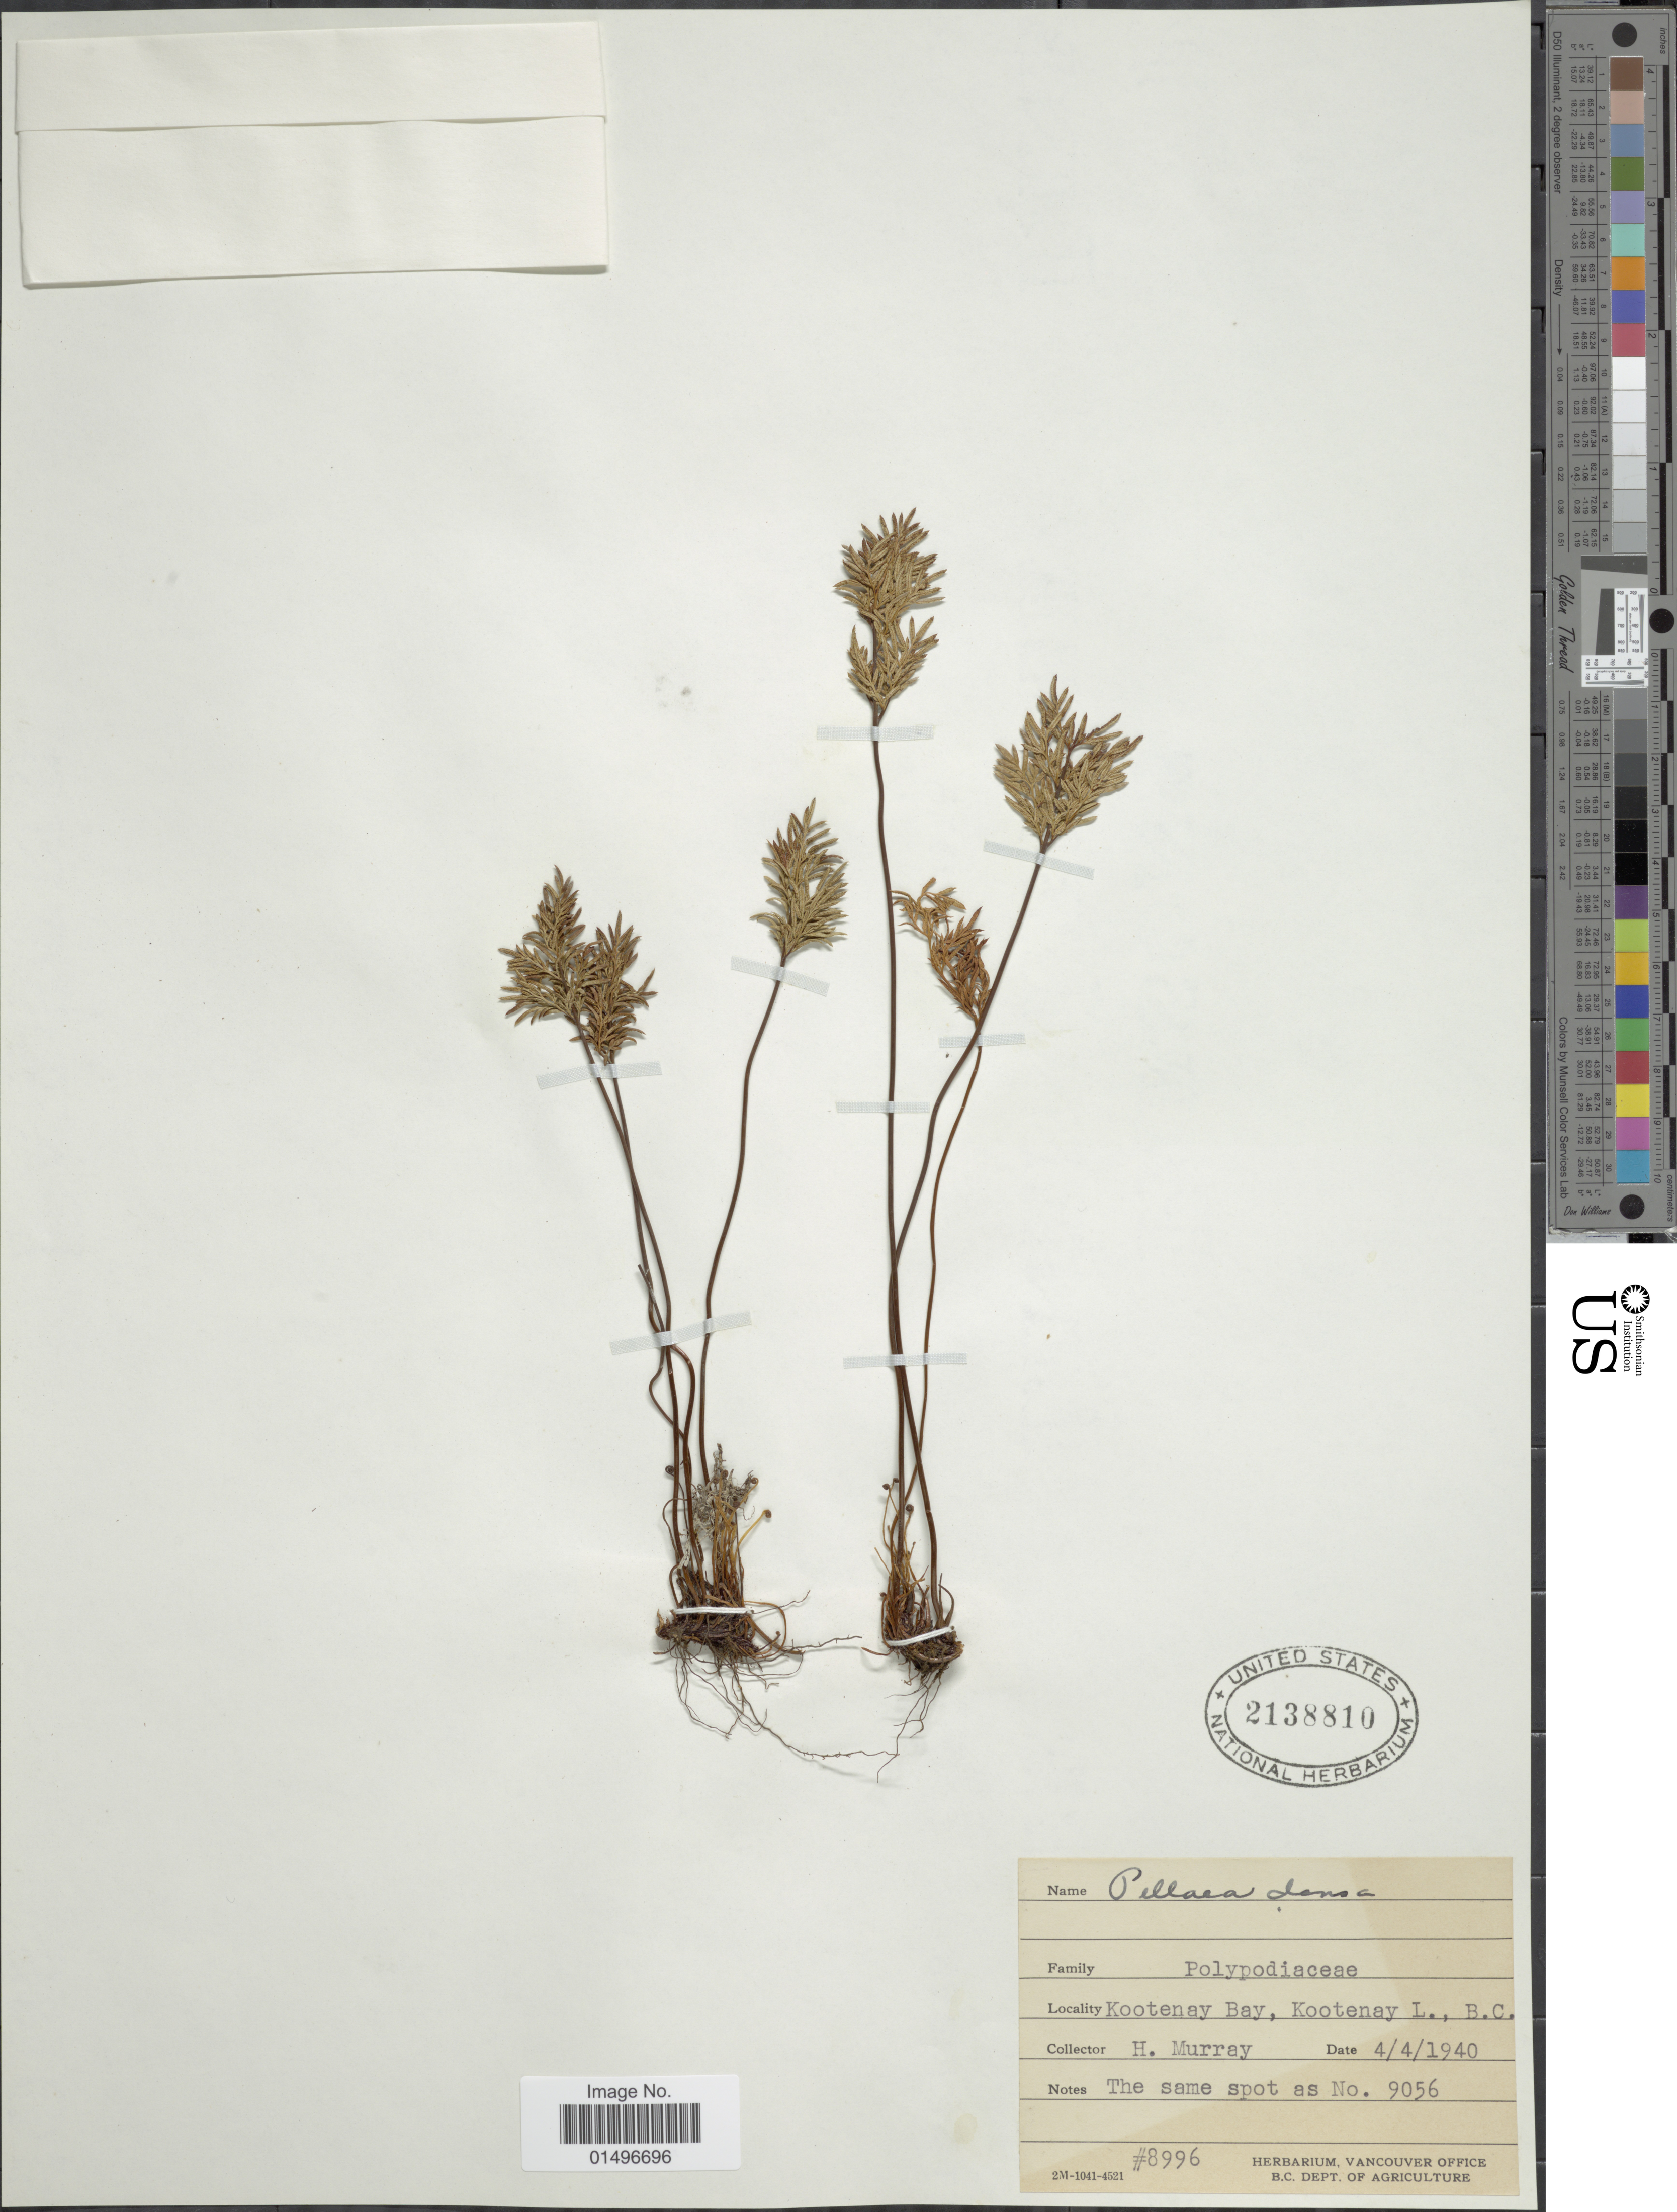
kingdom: Plantae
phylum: Tracheophyta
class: Polypodiopsida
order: Polypodiales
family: Pteridaceae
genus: Aspidotis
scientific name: Aspidotis densa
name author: (Brack.) Lellinger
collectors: H. Murray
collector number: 8996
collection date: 1940-04-04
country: Canada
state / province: British Columbia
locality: Kootenay Bay, Kootenay Lo. , B.C.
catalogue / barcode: US 2138810